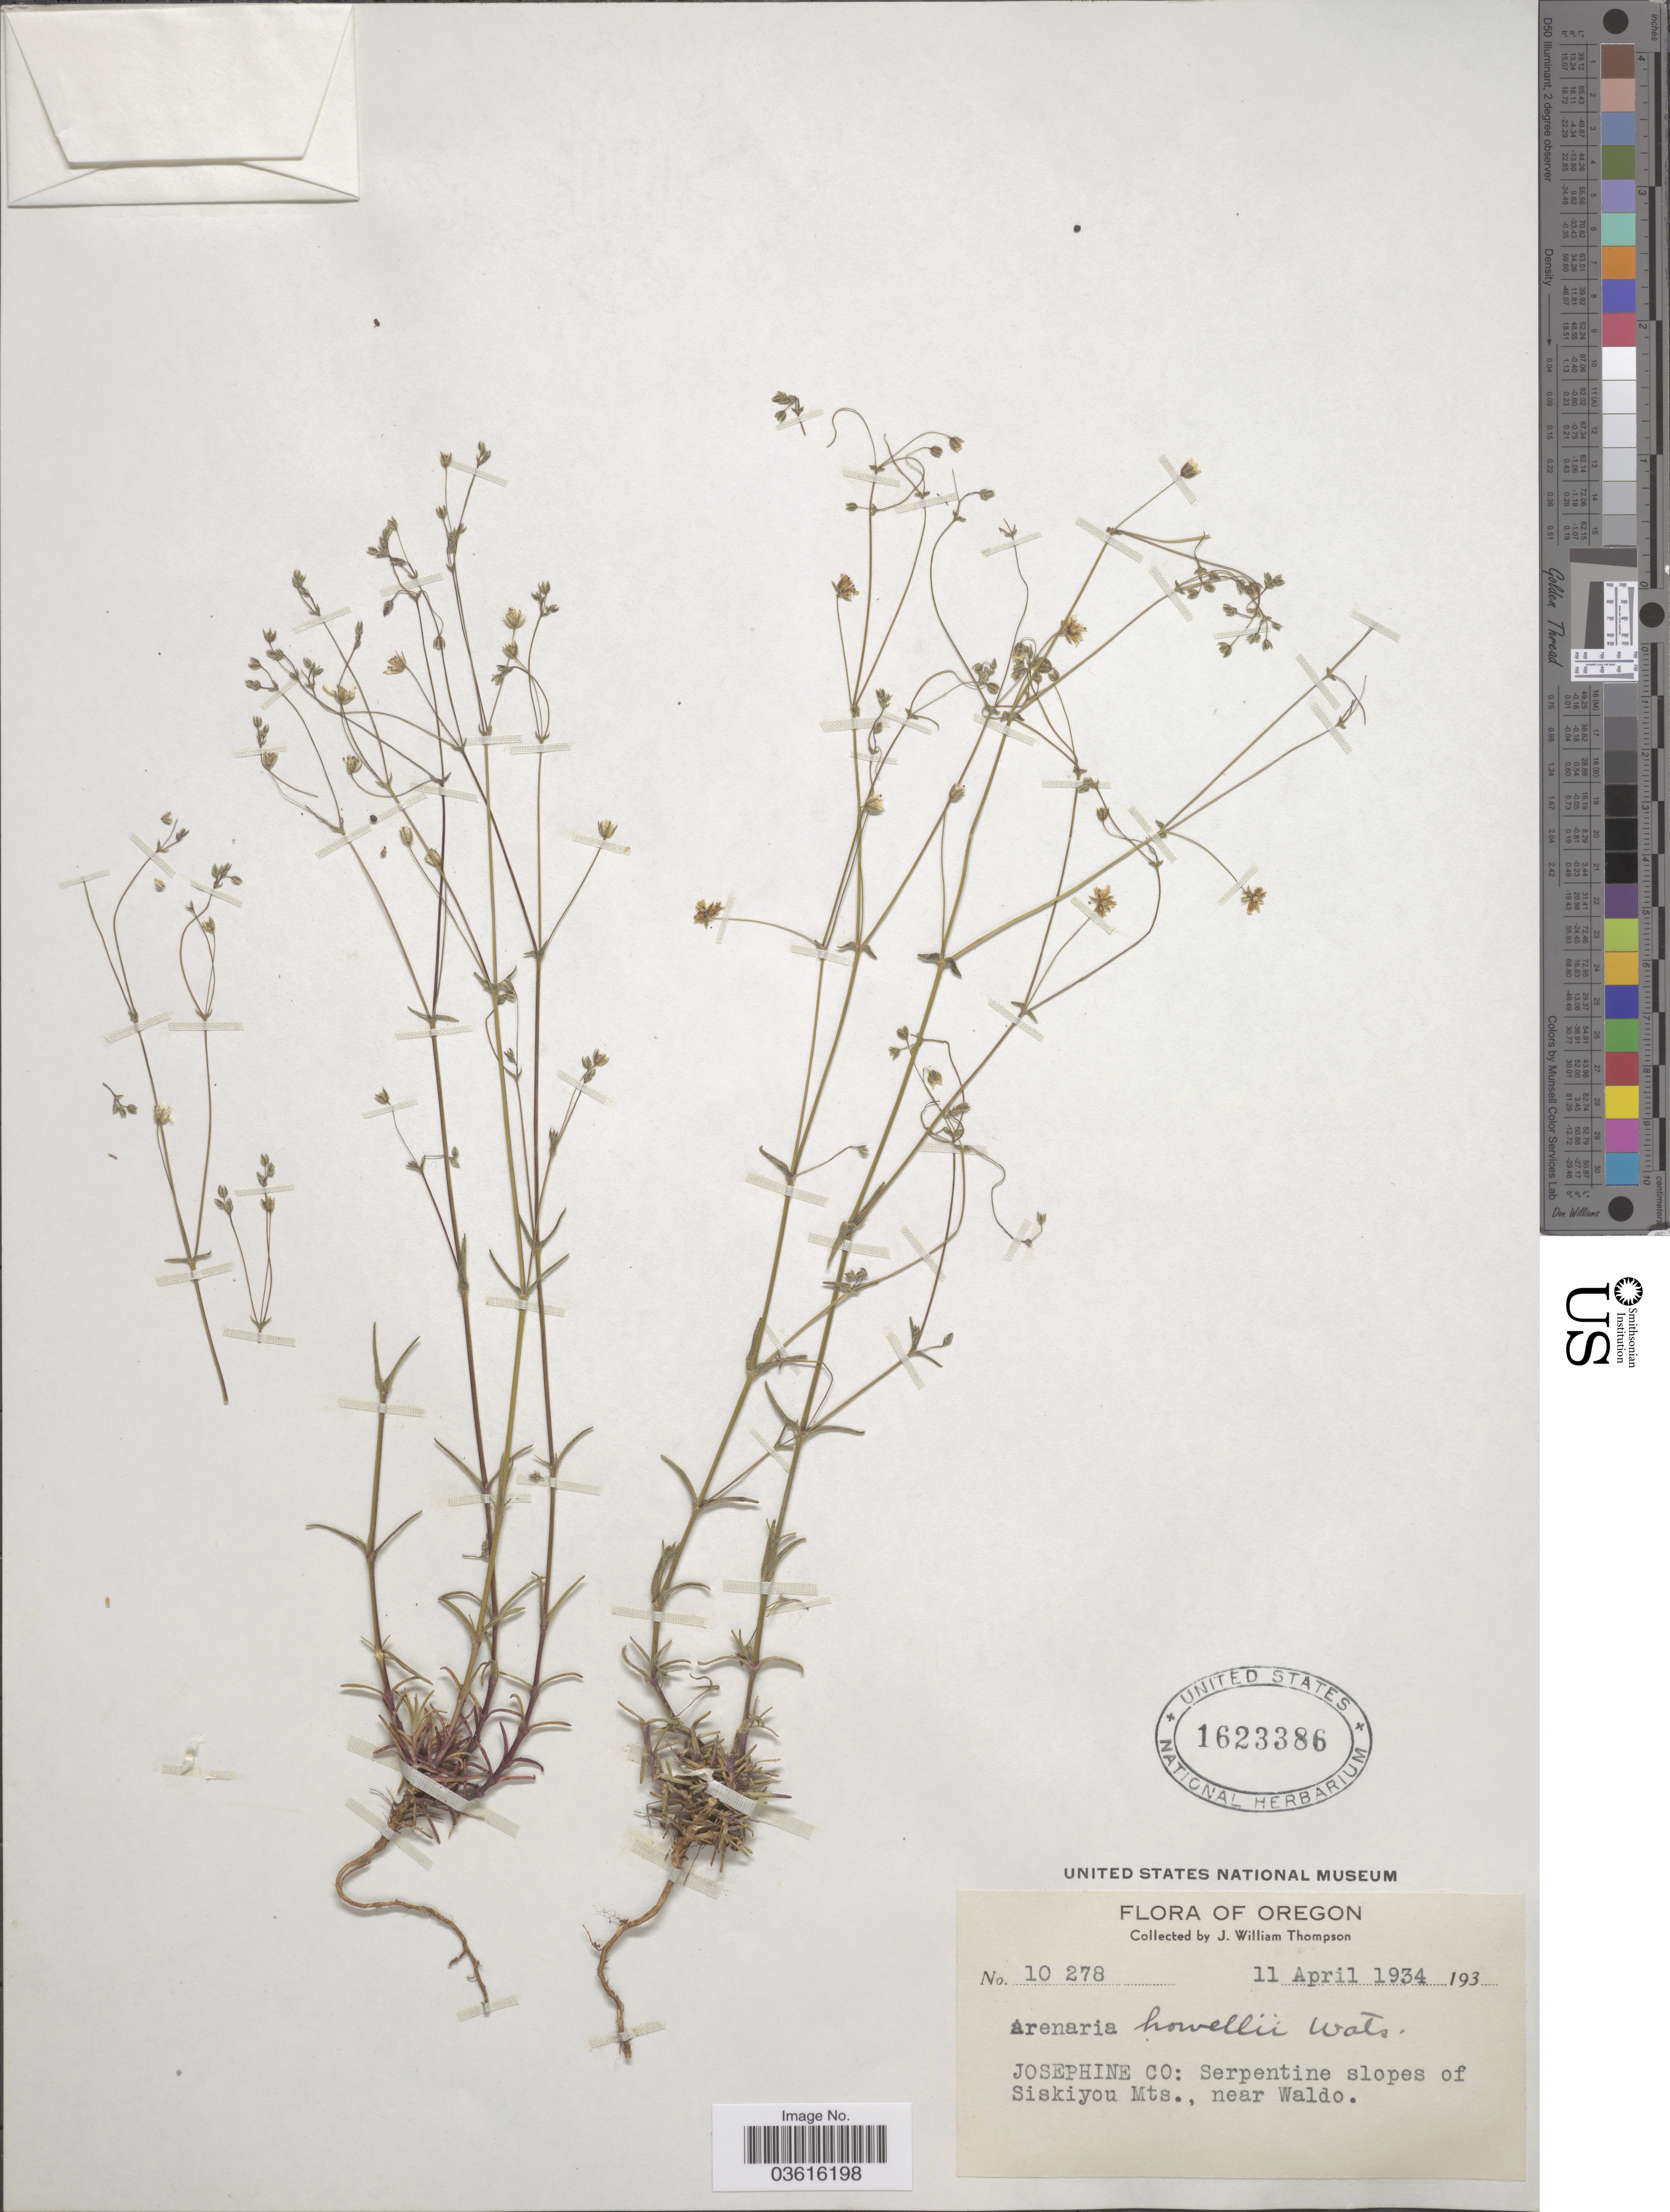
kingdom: Plantae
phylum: Tracheophyta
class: Magnoliopsida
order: Caryophyllales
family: Caryophyllaceae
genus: Minuartia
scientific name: Minuartia howellii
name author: (S. Watson) Mattf.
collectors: J. W. Thompson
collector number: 10278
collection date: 1934-04-11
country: United States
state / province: Oregon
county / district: Josephine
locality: Josephine Co: Serpentine slopes of Siskiyou Mts., near Waldo.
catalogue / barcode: US 1623386